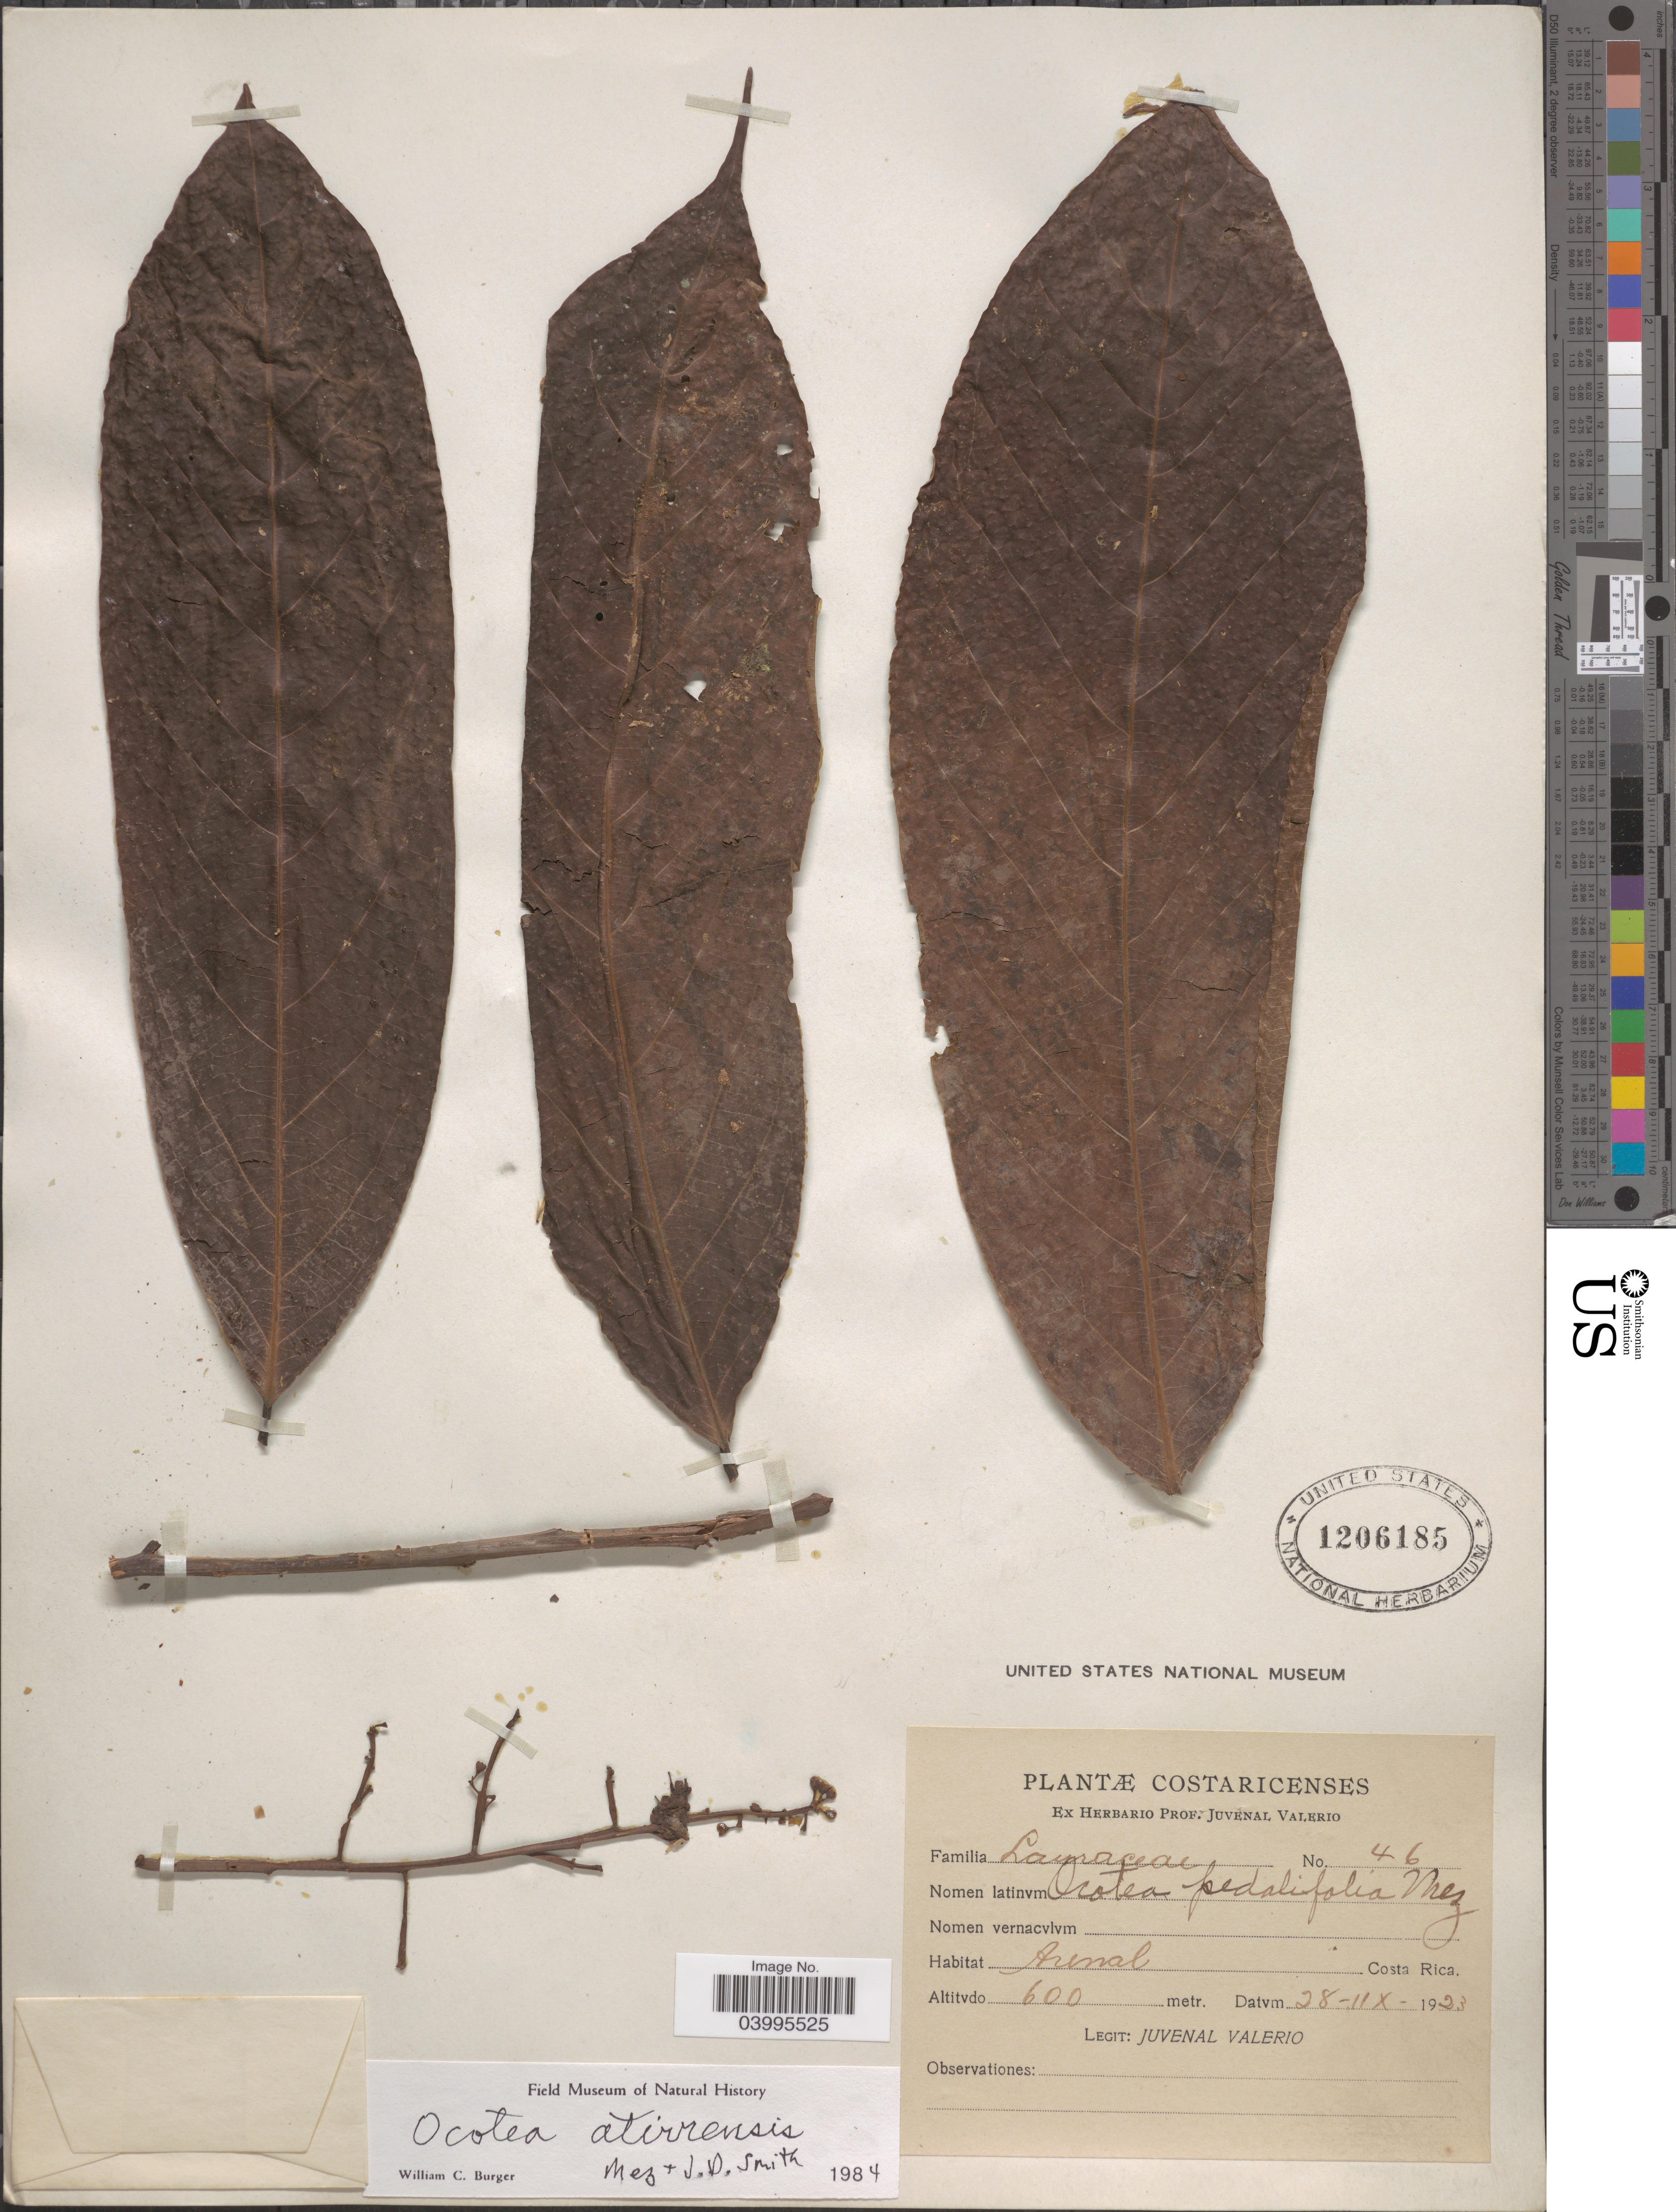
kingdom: Plantae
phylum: Tracheophyta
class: Magnoliopsida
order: Laurales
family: Lauraceae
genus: Ocotea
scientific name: Ocotea atirrensis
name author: Mez & Donn. Sm.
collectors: J. Valerio R.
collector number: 46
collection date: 1923-08-28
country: Costa Rica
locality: Arenal.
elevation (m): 600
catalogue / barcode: US 1206185